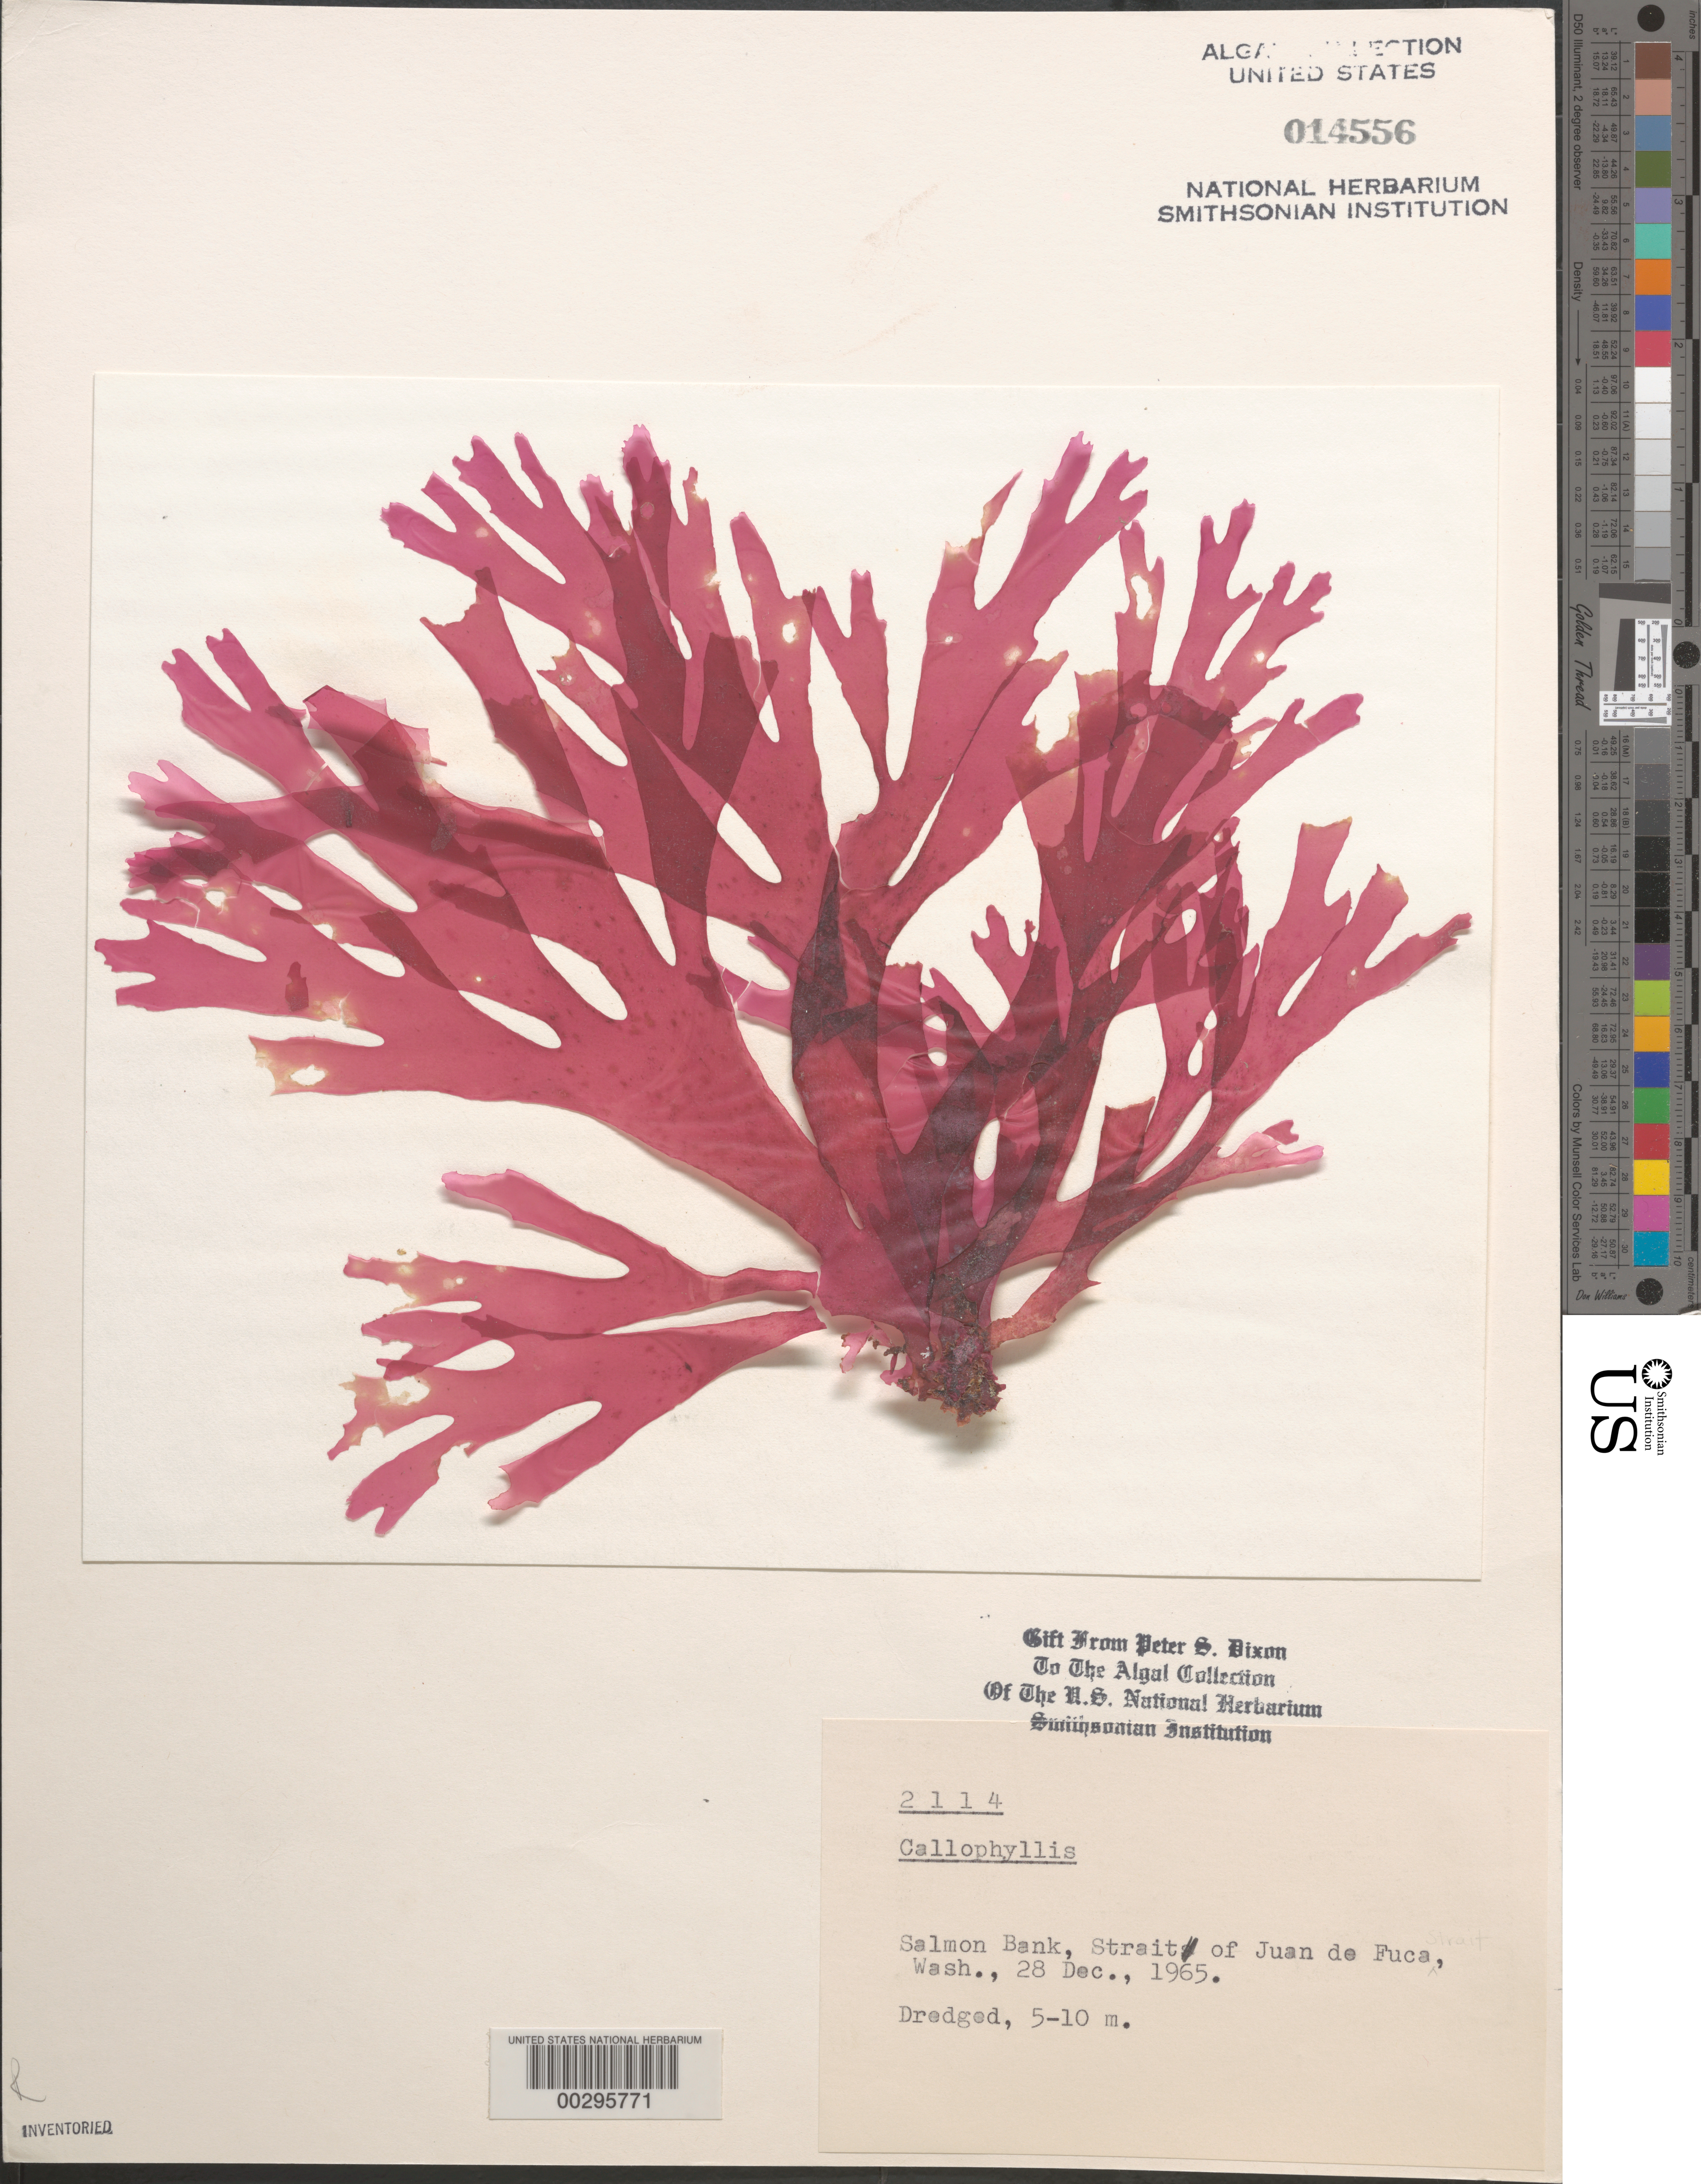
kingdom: Plantae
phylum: Rhodophyta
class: Florideophyceae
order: Gigartinales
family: Kallymeniaceae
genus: Callophyllis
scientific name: Callophyllis sp.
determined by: Dixon, P. S.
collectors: P. S. Dixon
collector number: PSD 2114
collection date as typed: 28 Dec 1965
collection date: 1965-12-28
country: United States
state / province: Washington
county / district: San Juan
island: San Juan Islands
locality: Salmon Bank, Strait of Juan de Fuca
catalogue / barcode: US 14556